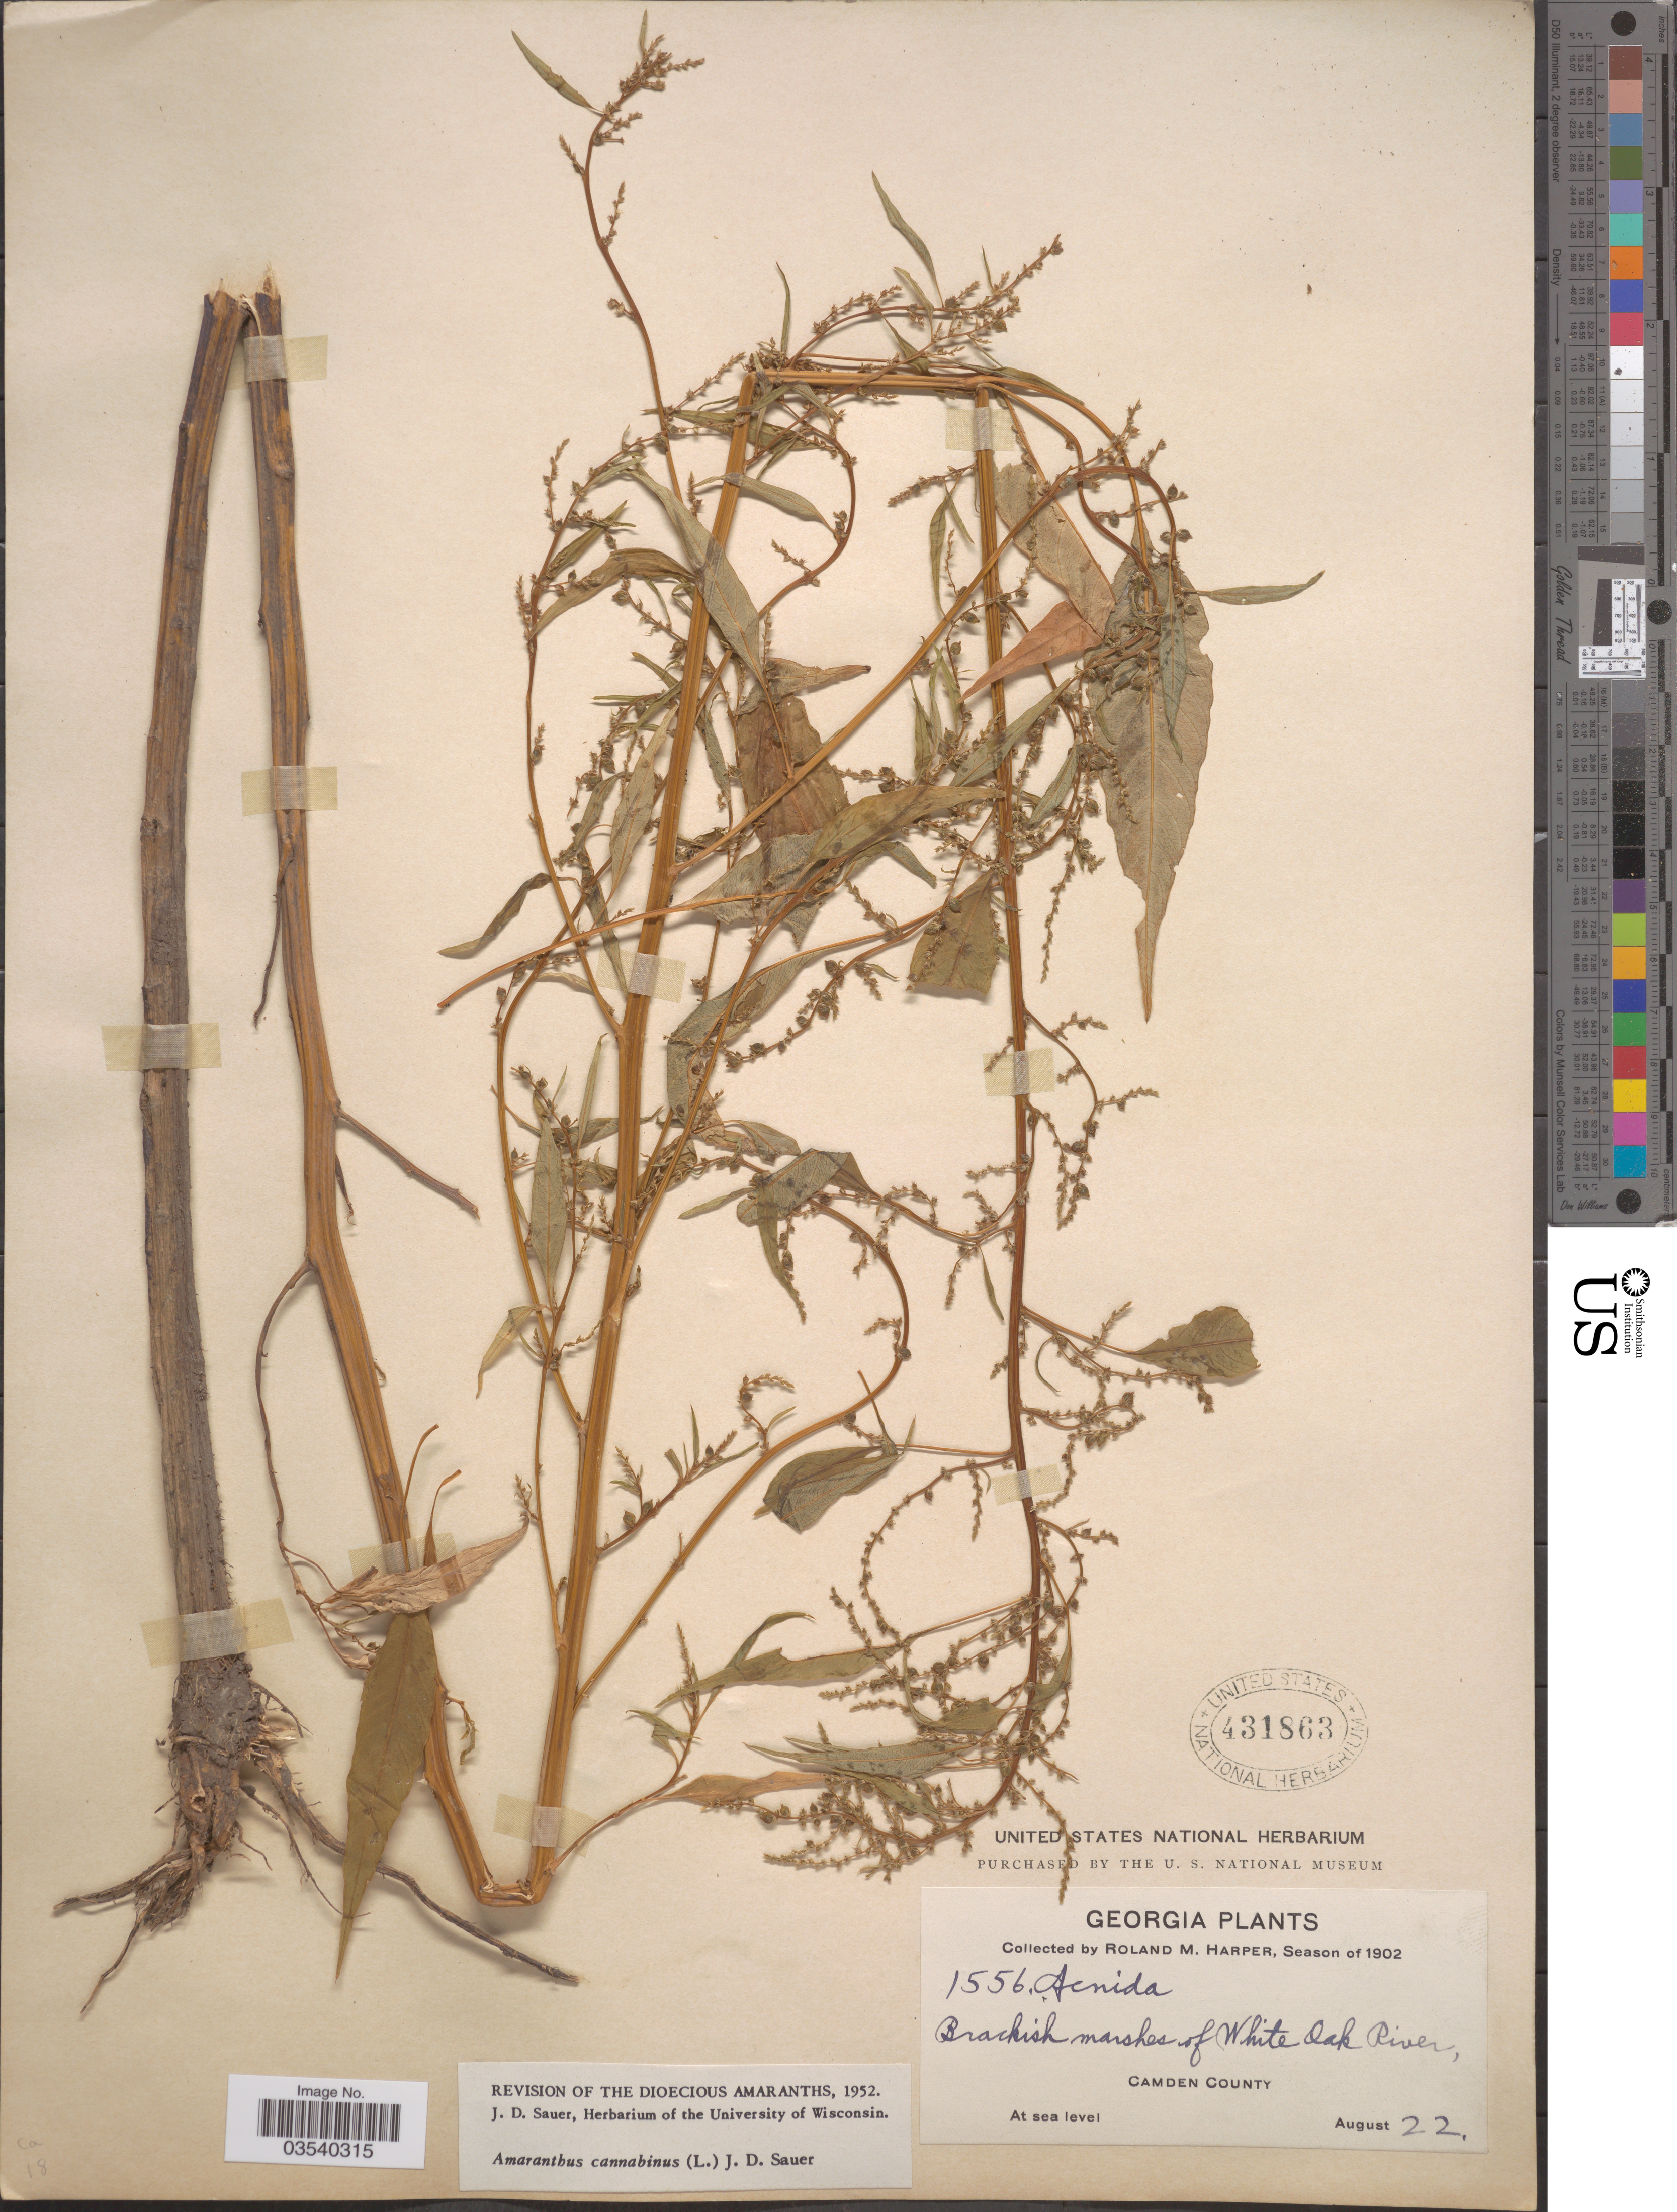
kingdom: Plantae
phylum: Tracheophyta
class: Magnoliopsida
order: Caryophyllales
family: Amaranthaceae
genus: Amaranthus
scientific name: Amaranthus cannabinus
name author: (L.) E.G. F. Sauer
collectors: R. M. Harper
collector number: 1556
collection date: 1902-08-22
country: United States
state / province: Georgia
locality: Brackish marshes of White Oak River, Camden County.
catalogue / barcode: US 431863